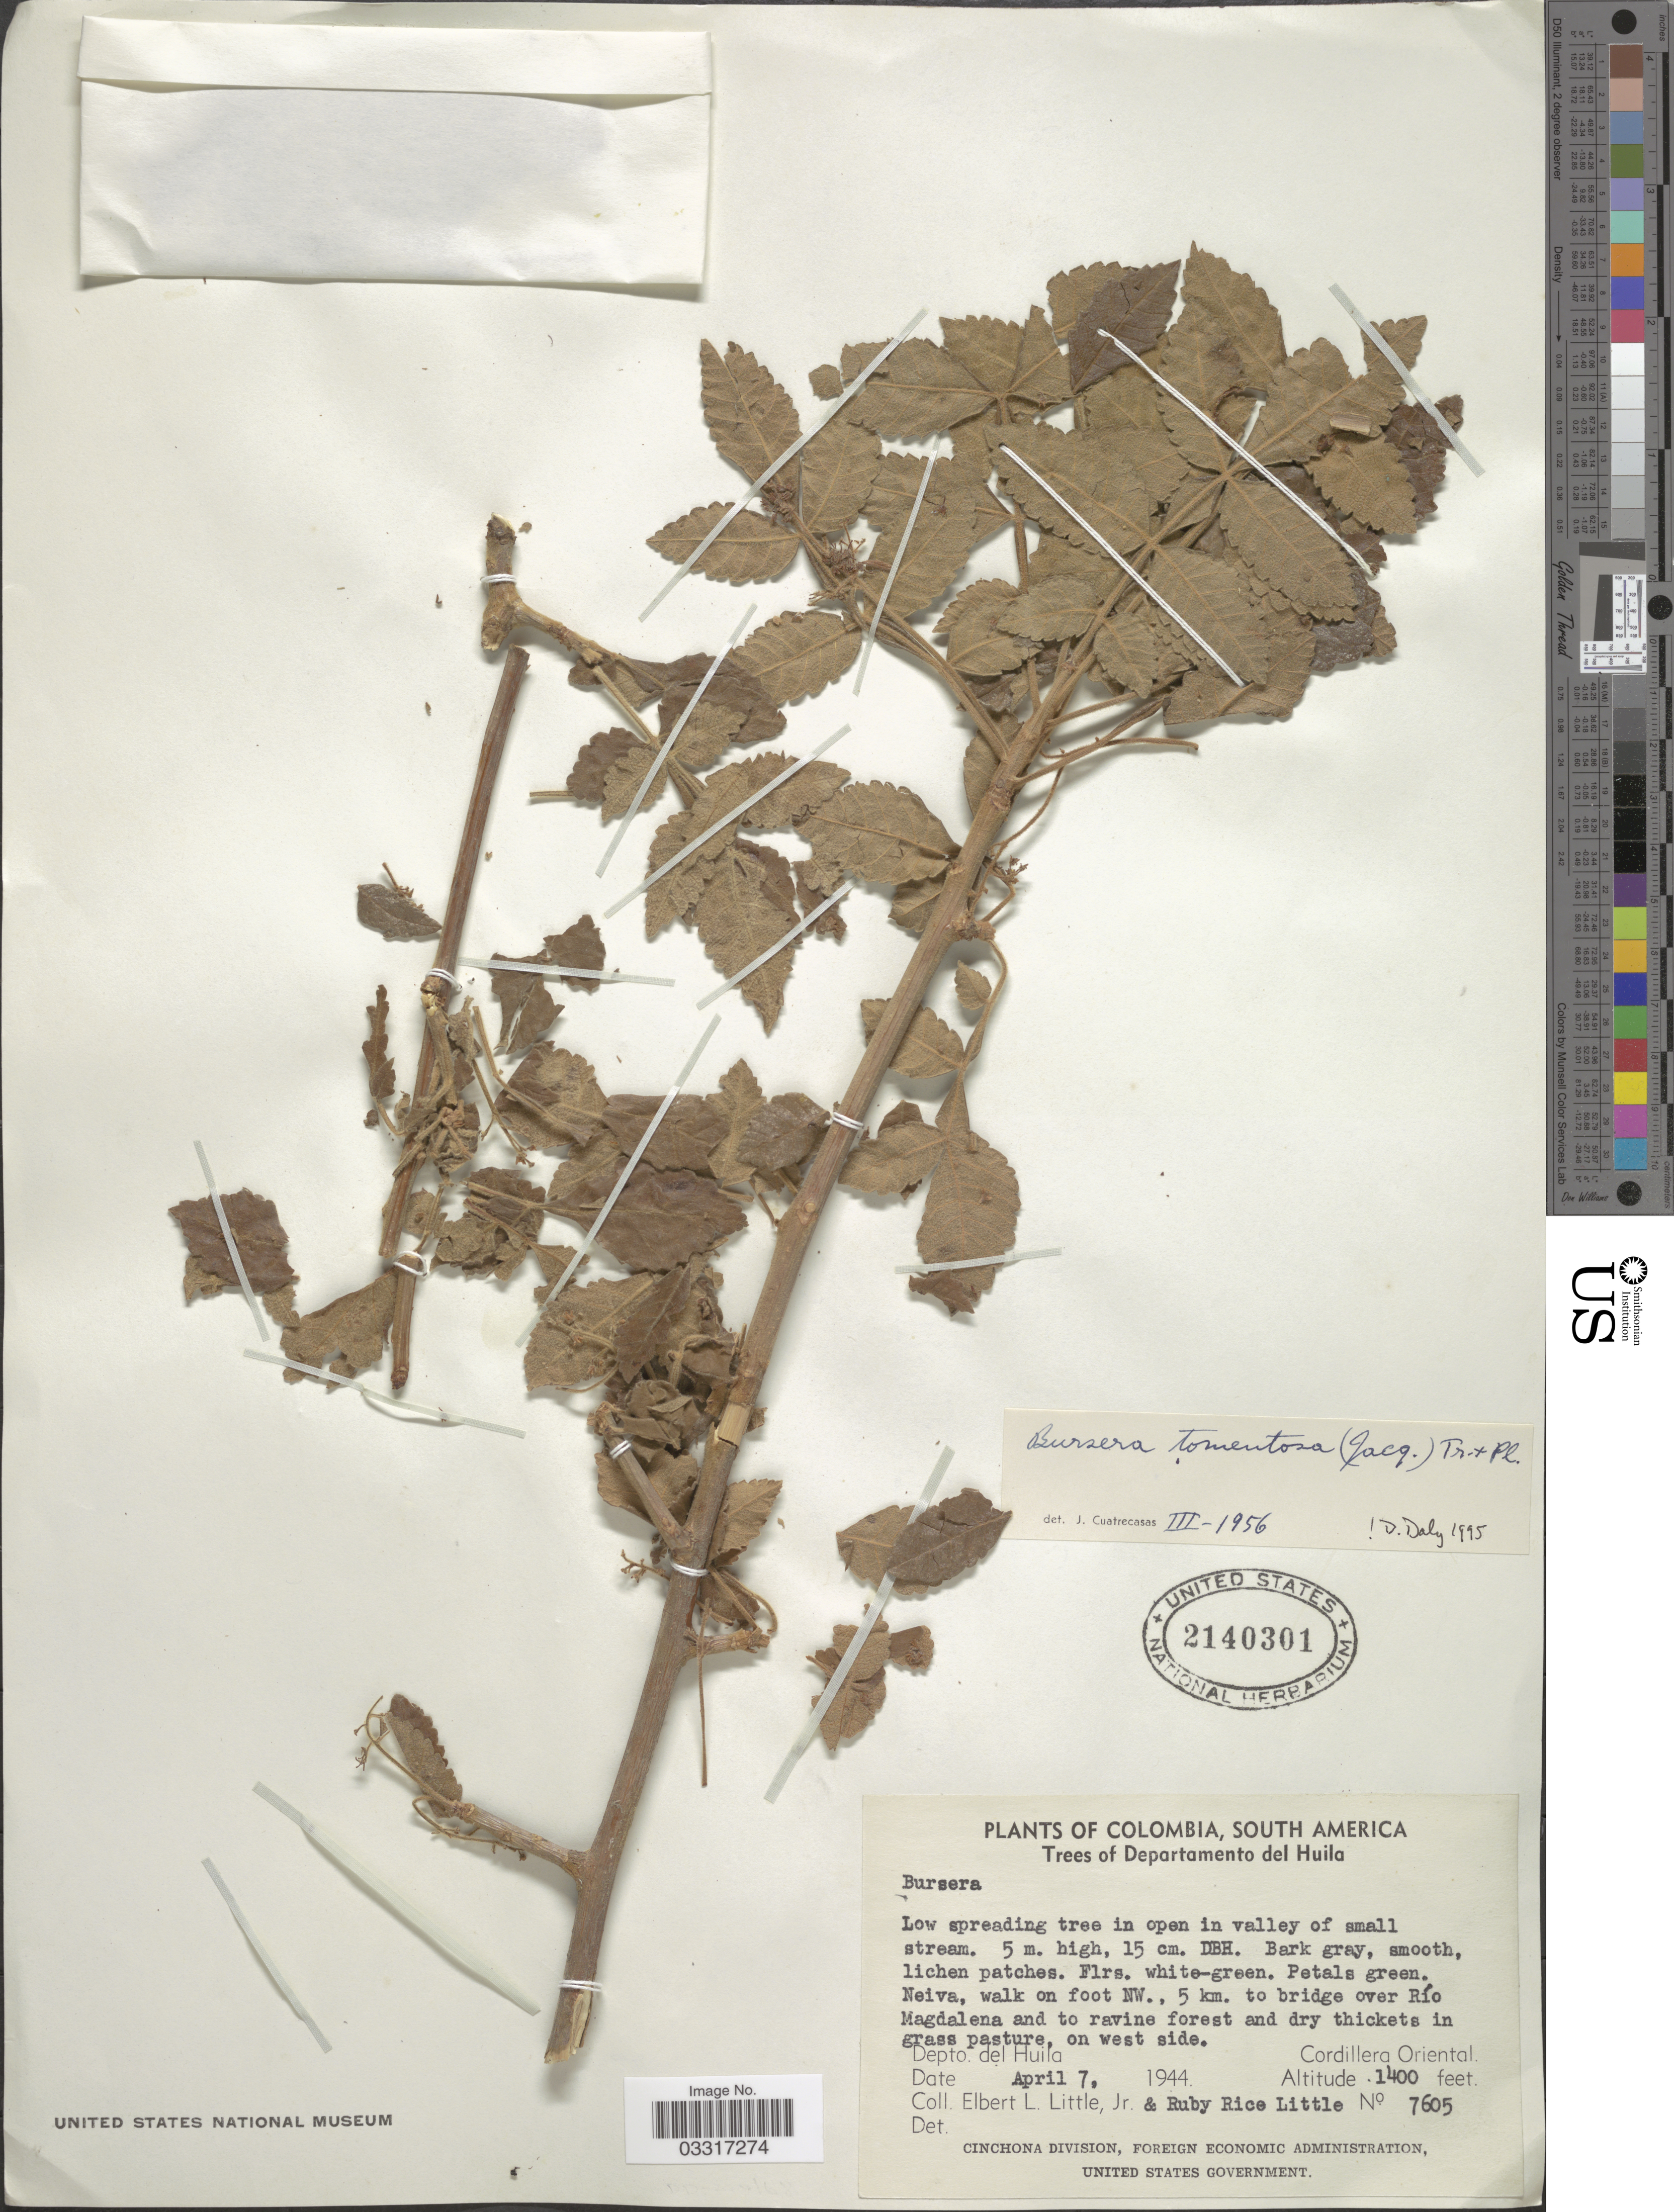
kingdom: Plantae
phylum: Tracheophyta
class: Magnoliopsida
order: Sapindales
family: Burseraceae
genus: Bursera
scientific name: Bursera tomentosa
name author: (Jacq.) Triana & Planch.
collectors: E. L. Little & R. R. Little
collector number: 7605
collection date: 1944-04-07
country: Colombia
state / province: Huila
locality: Neiva, walk on foot NW., 5 km. to bridge over Río Magdalena and to ravine forest and dry thickets in grass pasture, on west side. Depto. del Huila. Cordillera Oriental.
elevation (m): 427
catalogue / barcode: US 2140301